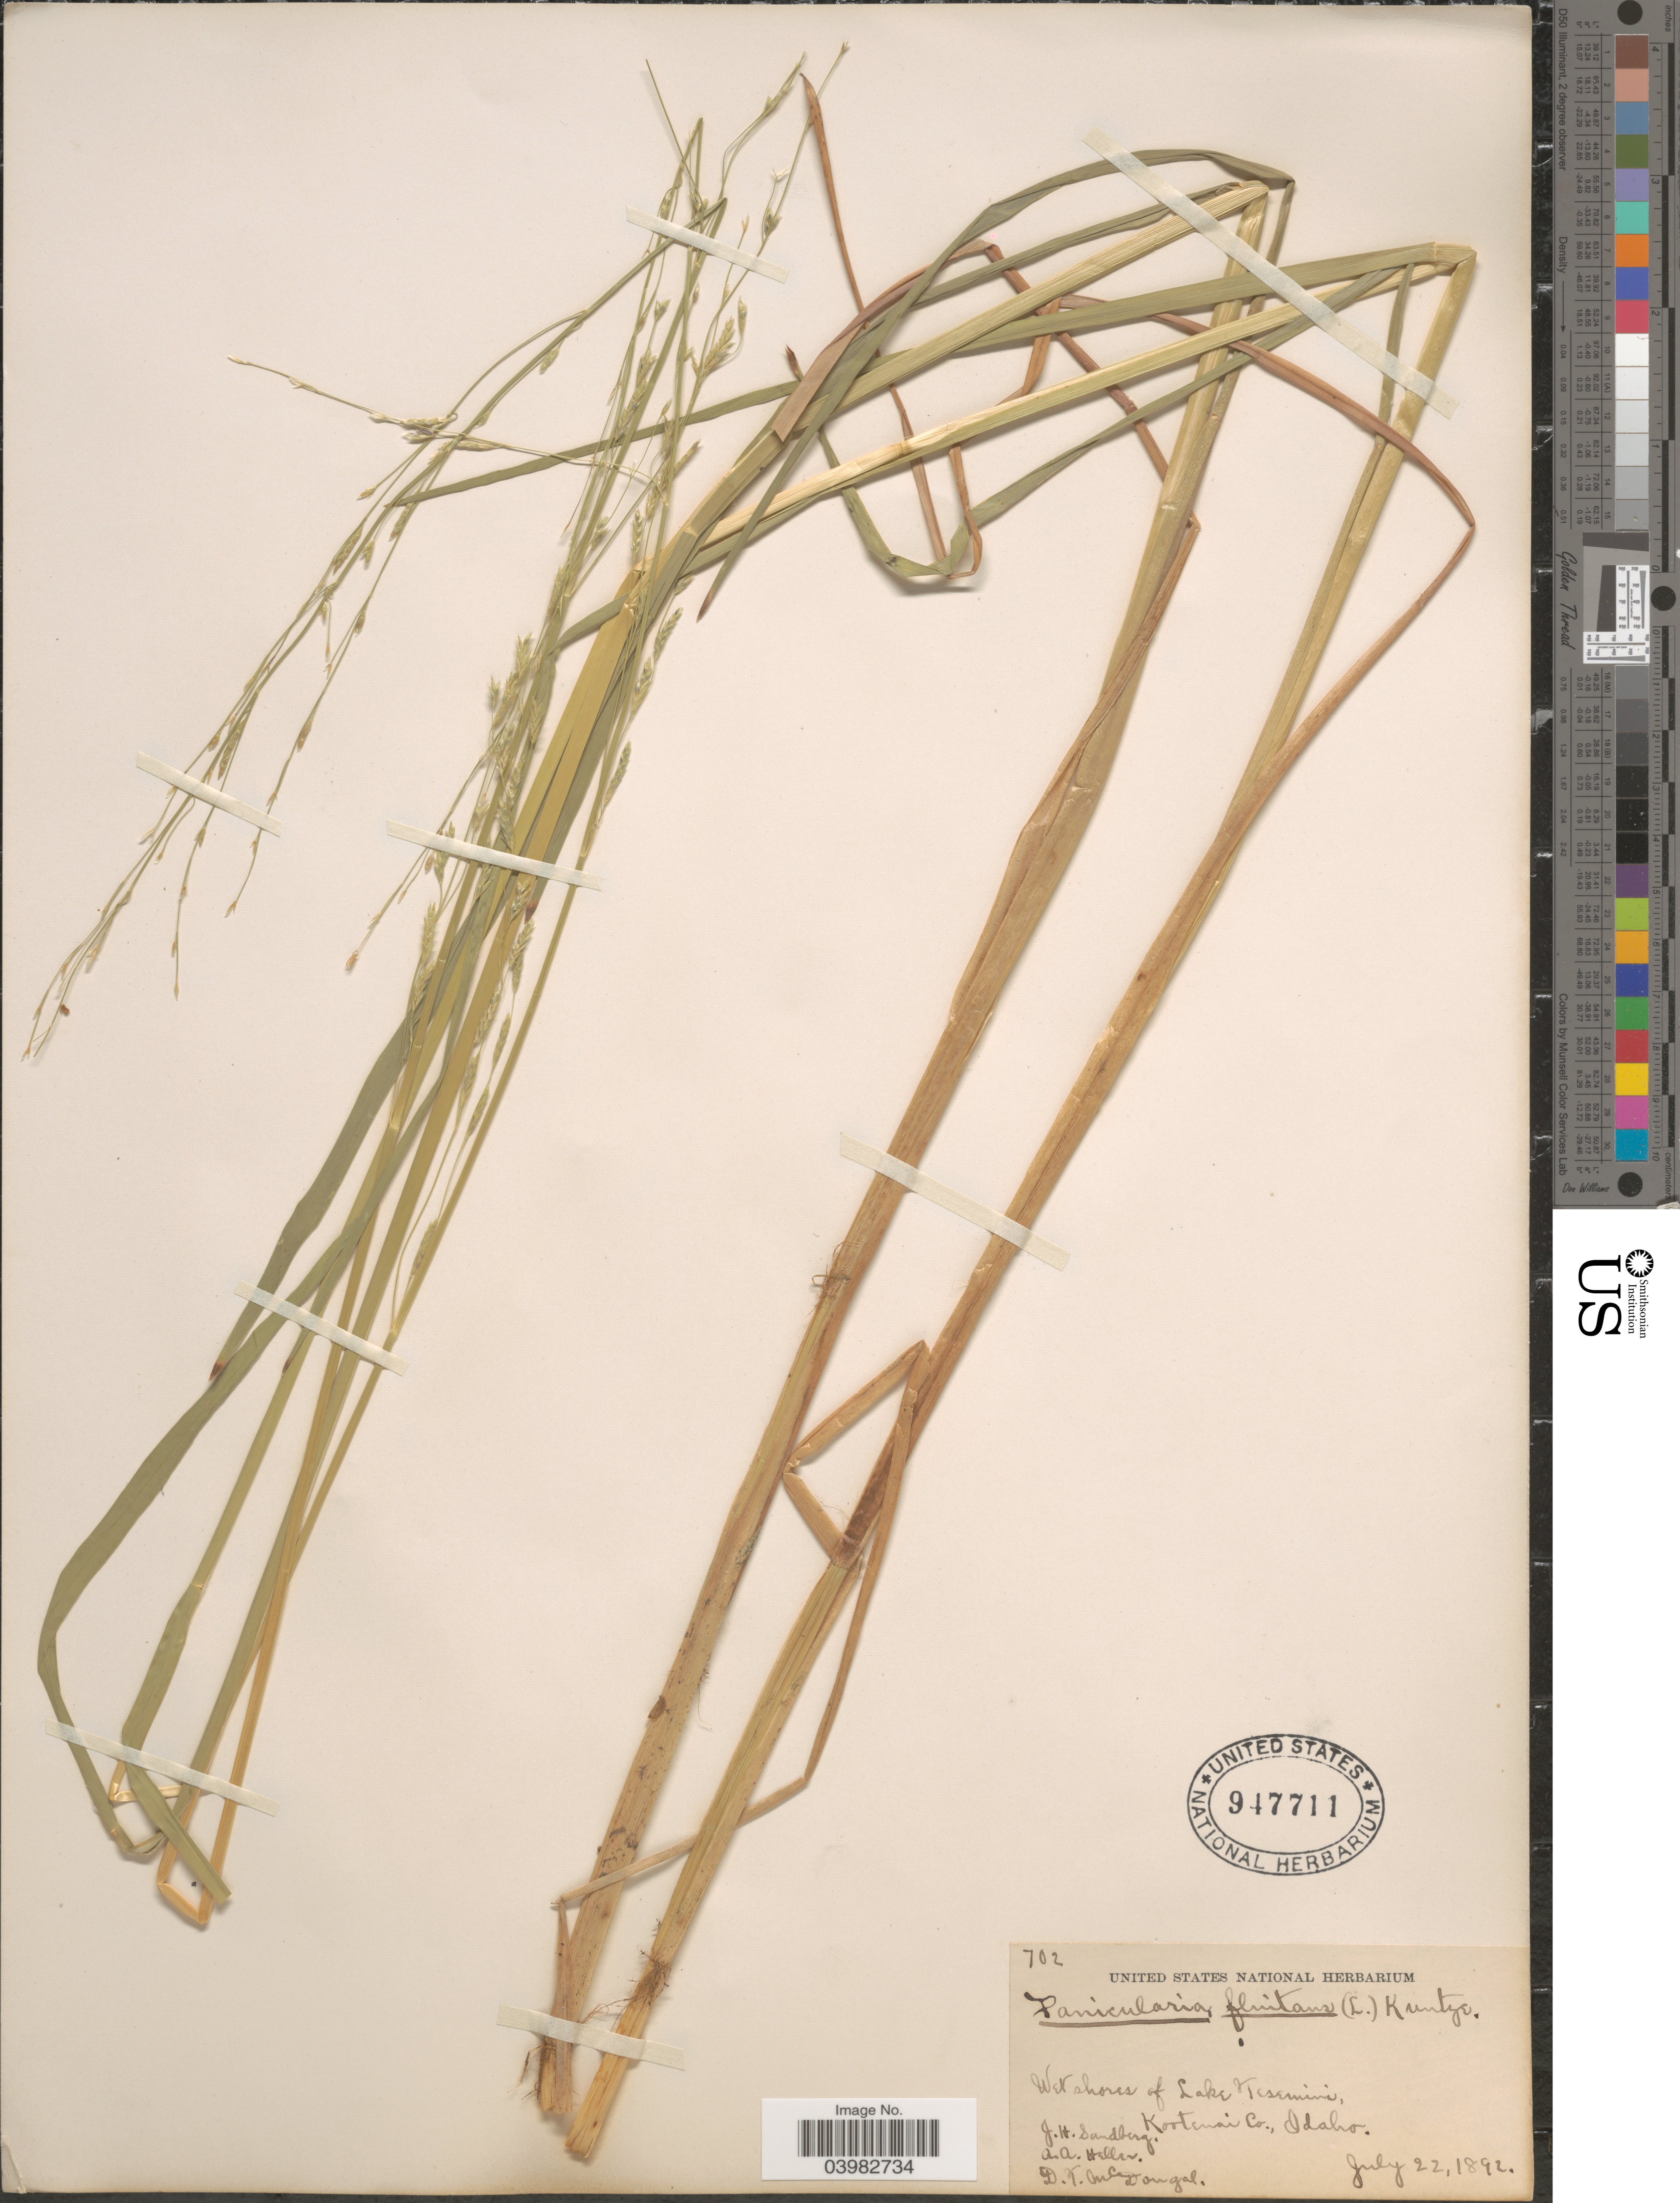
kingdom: Plantae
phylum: Tracheophyta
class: Liliopsida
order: Poales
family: Poaceae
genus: Glyceria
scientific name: Glyceria borealis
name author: (Nash) Batchelder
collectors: J. H. Sandberg, A. A. Heller & D. McDougal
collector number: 702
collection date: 1892-07-22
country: United States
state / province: Idaho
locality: Wet shores of Lake Tesemini, Kootenai Co.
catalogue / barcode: US 947711